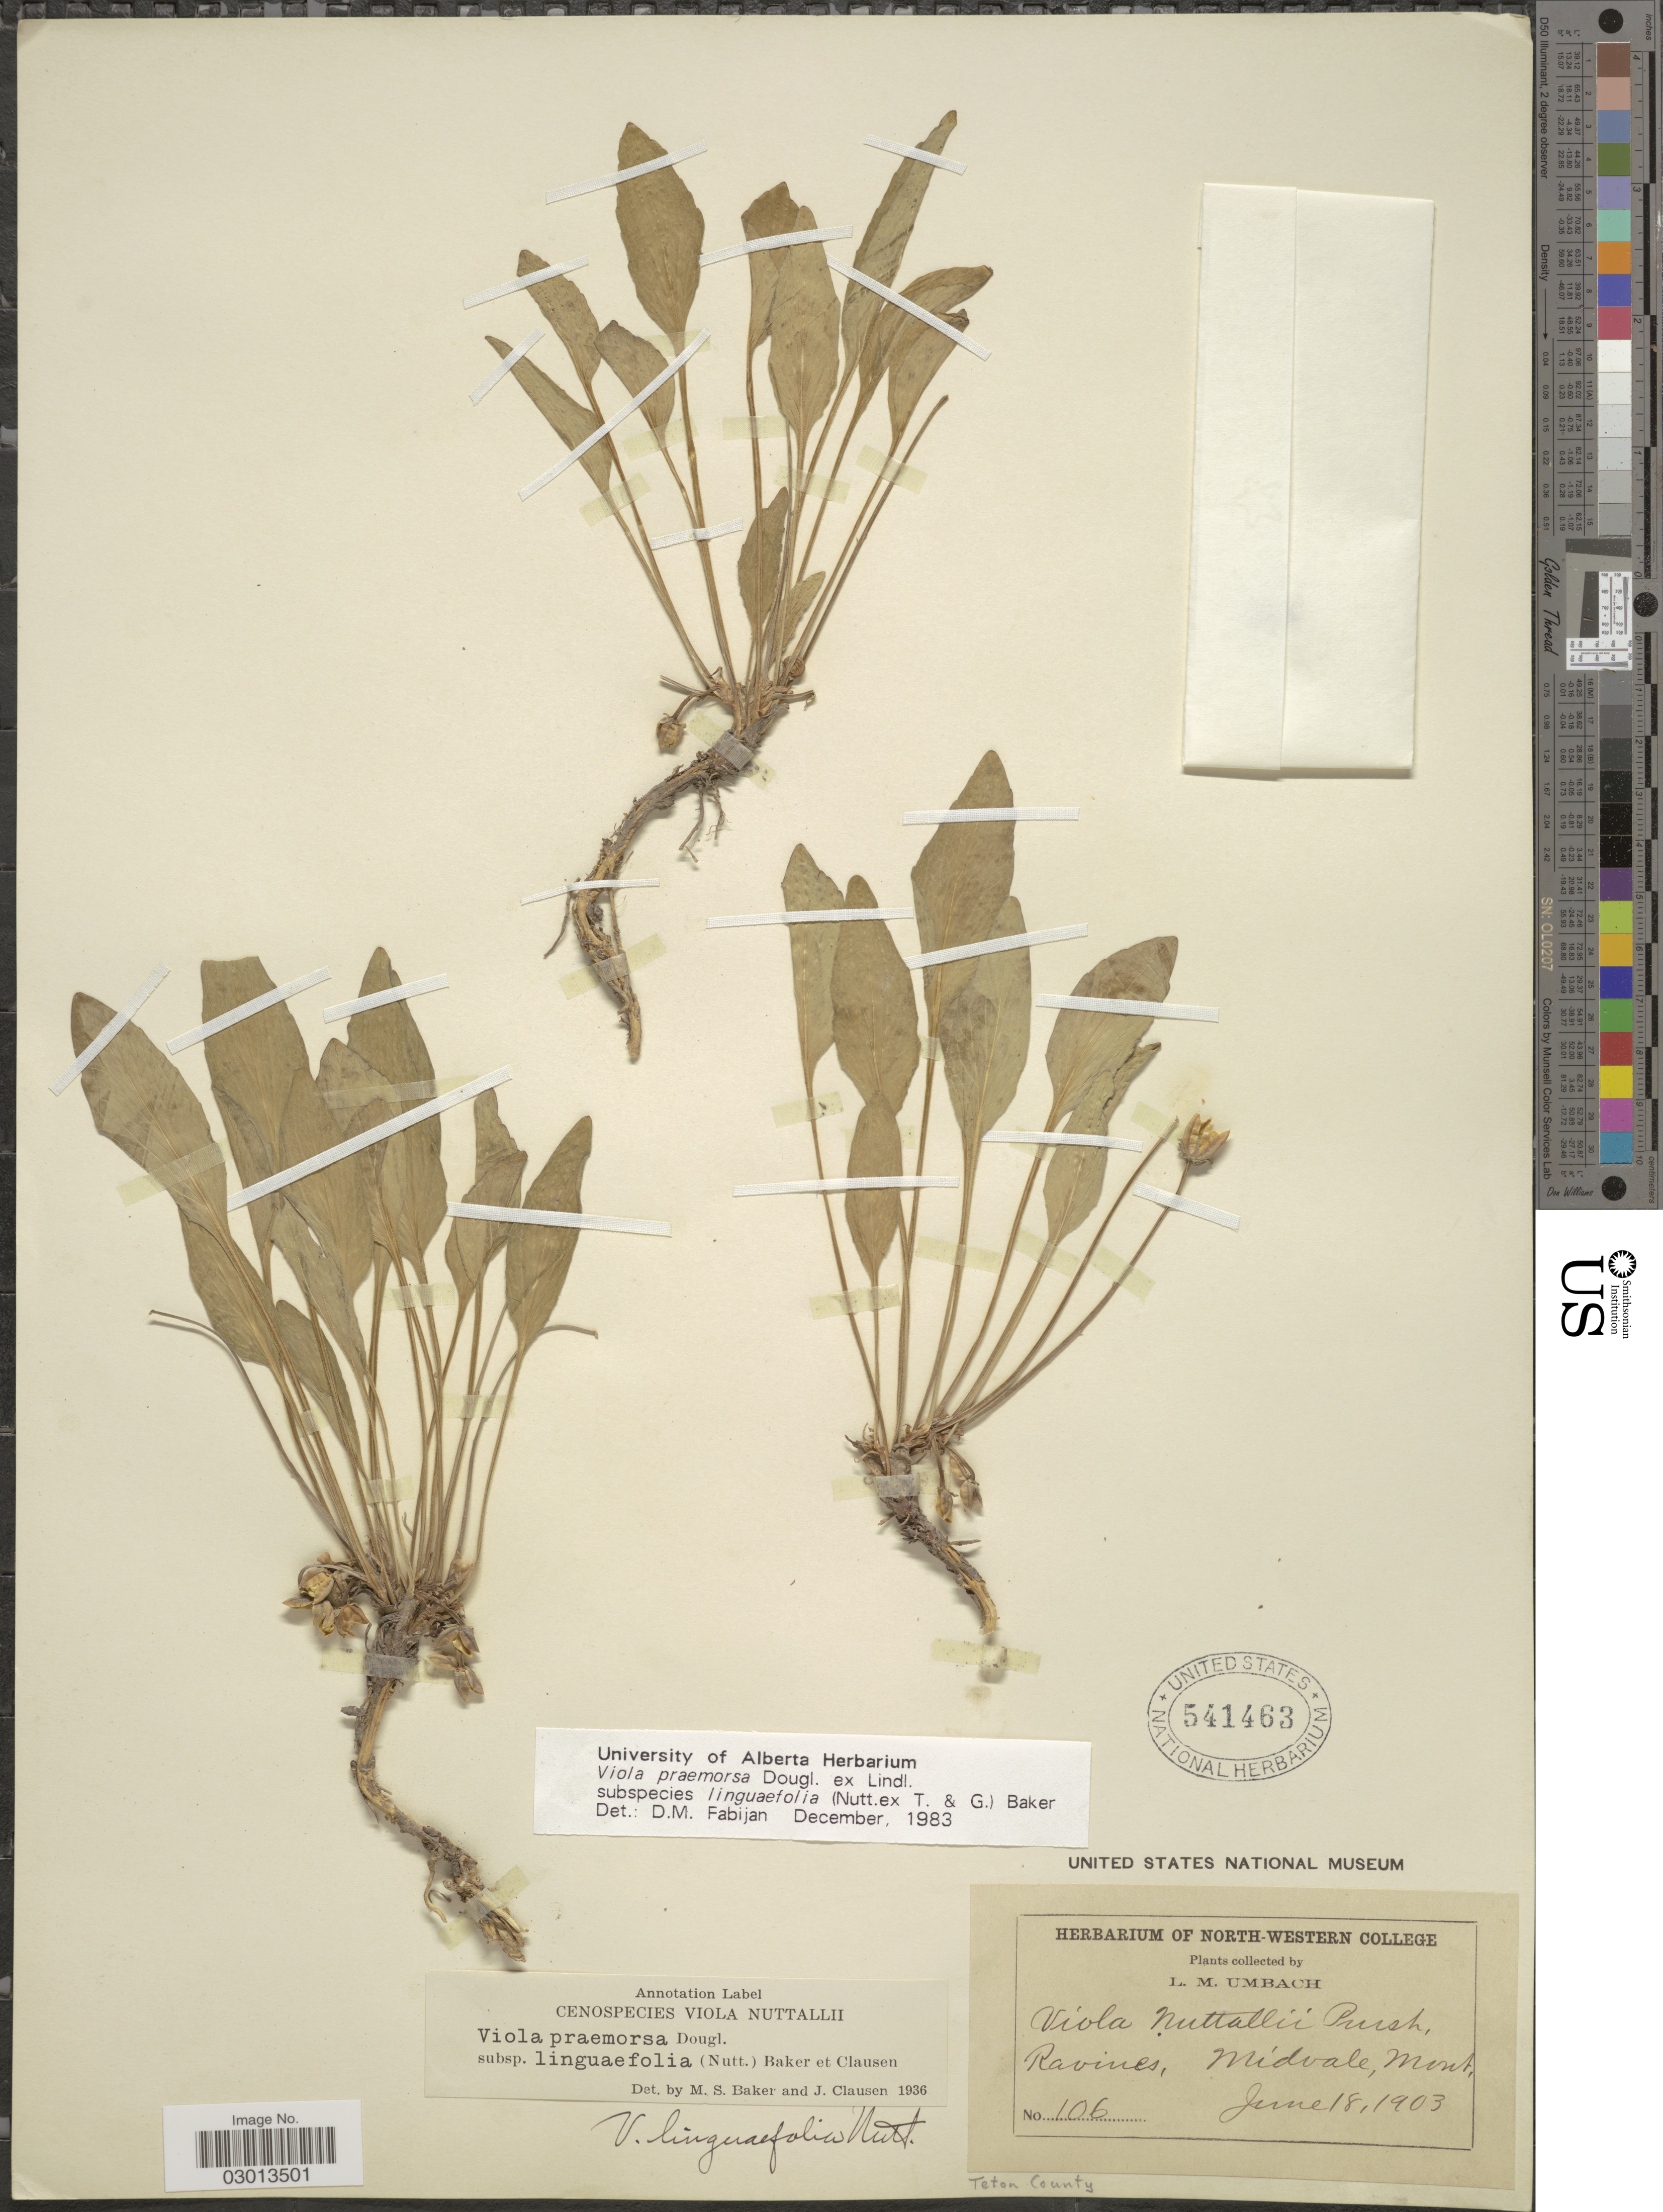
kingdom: Plantae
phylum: Tracheophyta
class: Magnoliopsida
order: Malpighiales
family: Violaceae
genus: Viola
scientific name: Viola praemorsa subsp. linguifolia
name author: (Nutt.) M.S. Baker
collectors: L. M. Umbach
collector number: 106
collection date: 1903-06-18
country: United States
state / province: Montana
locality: Midvale. Teton County.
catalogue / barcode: US 541463